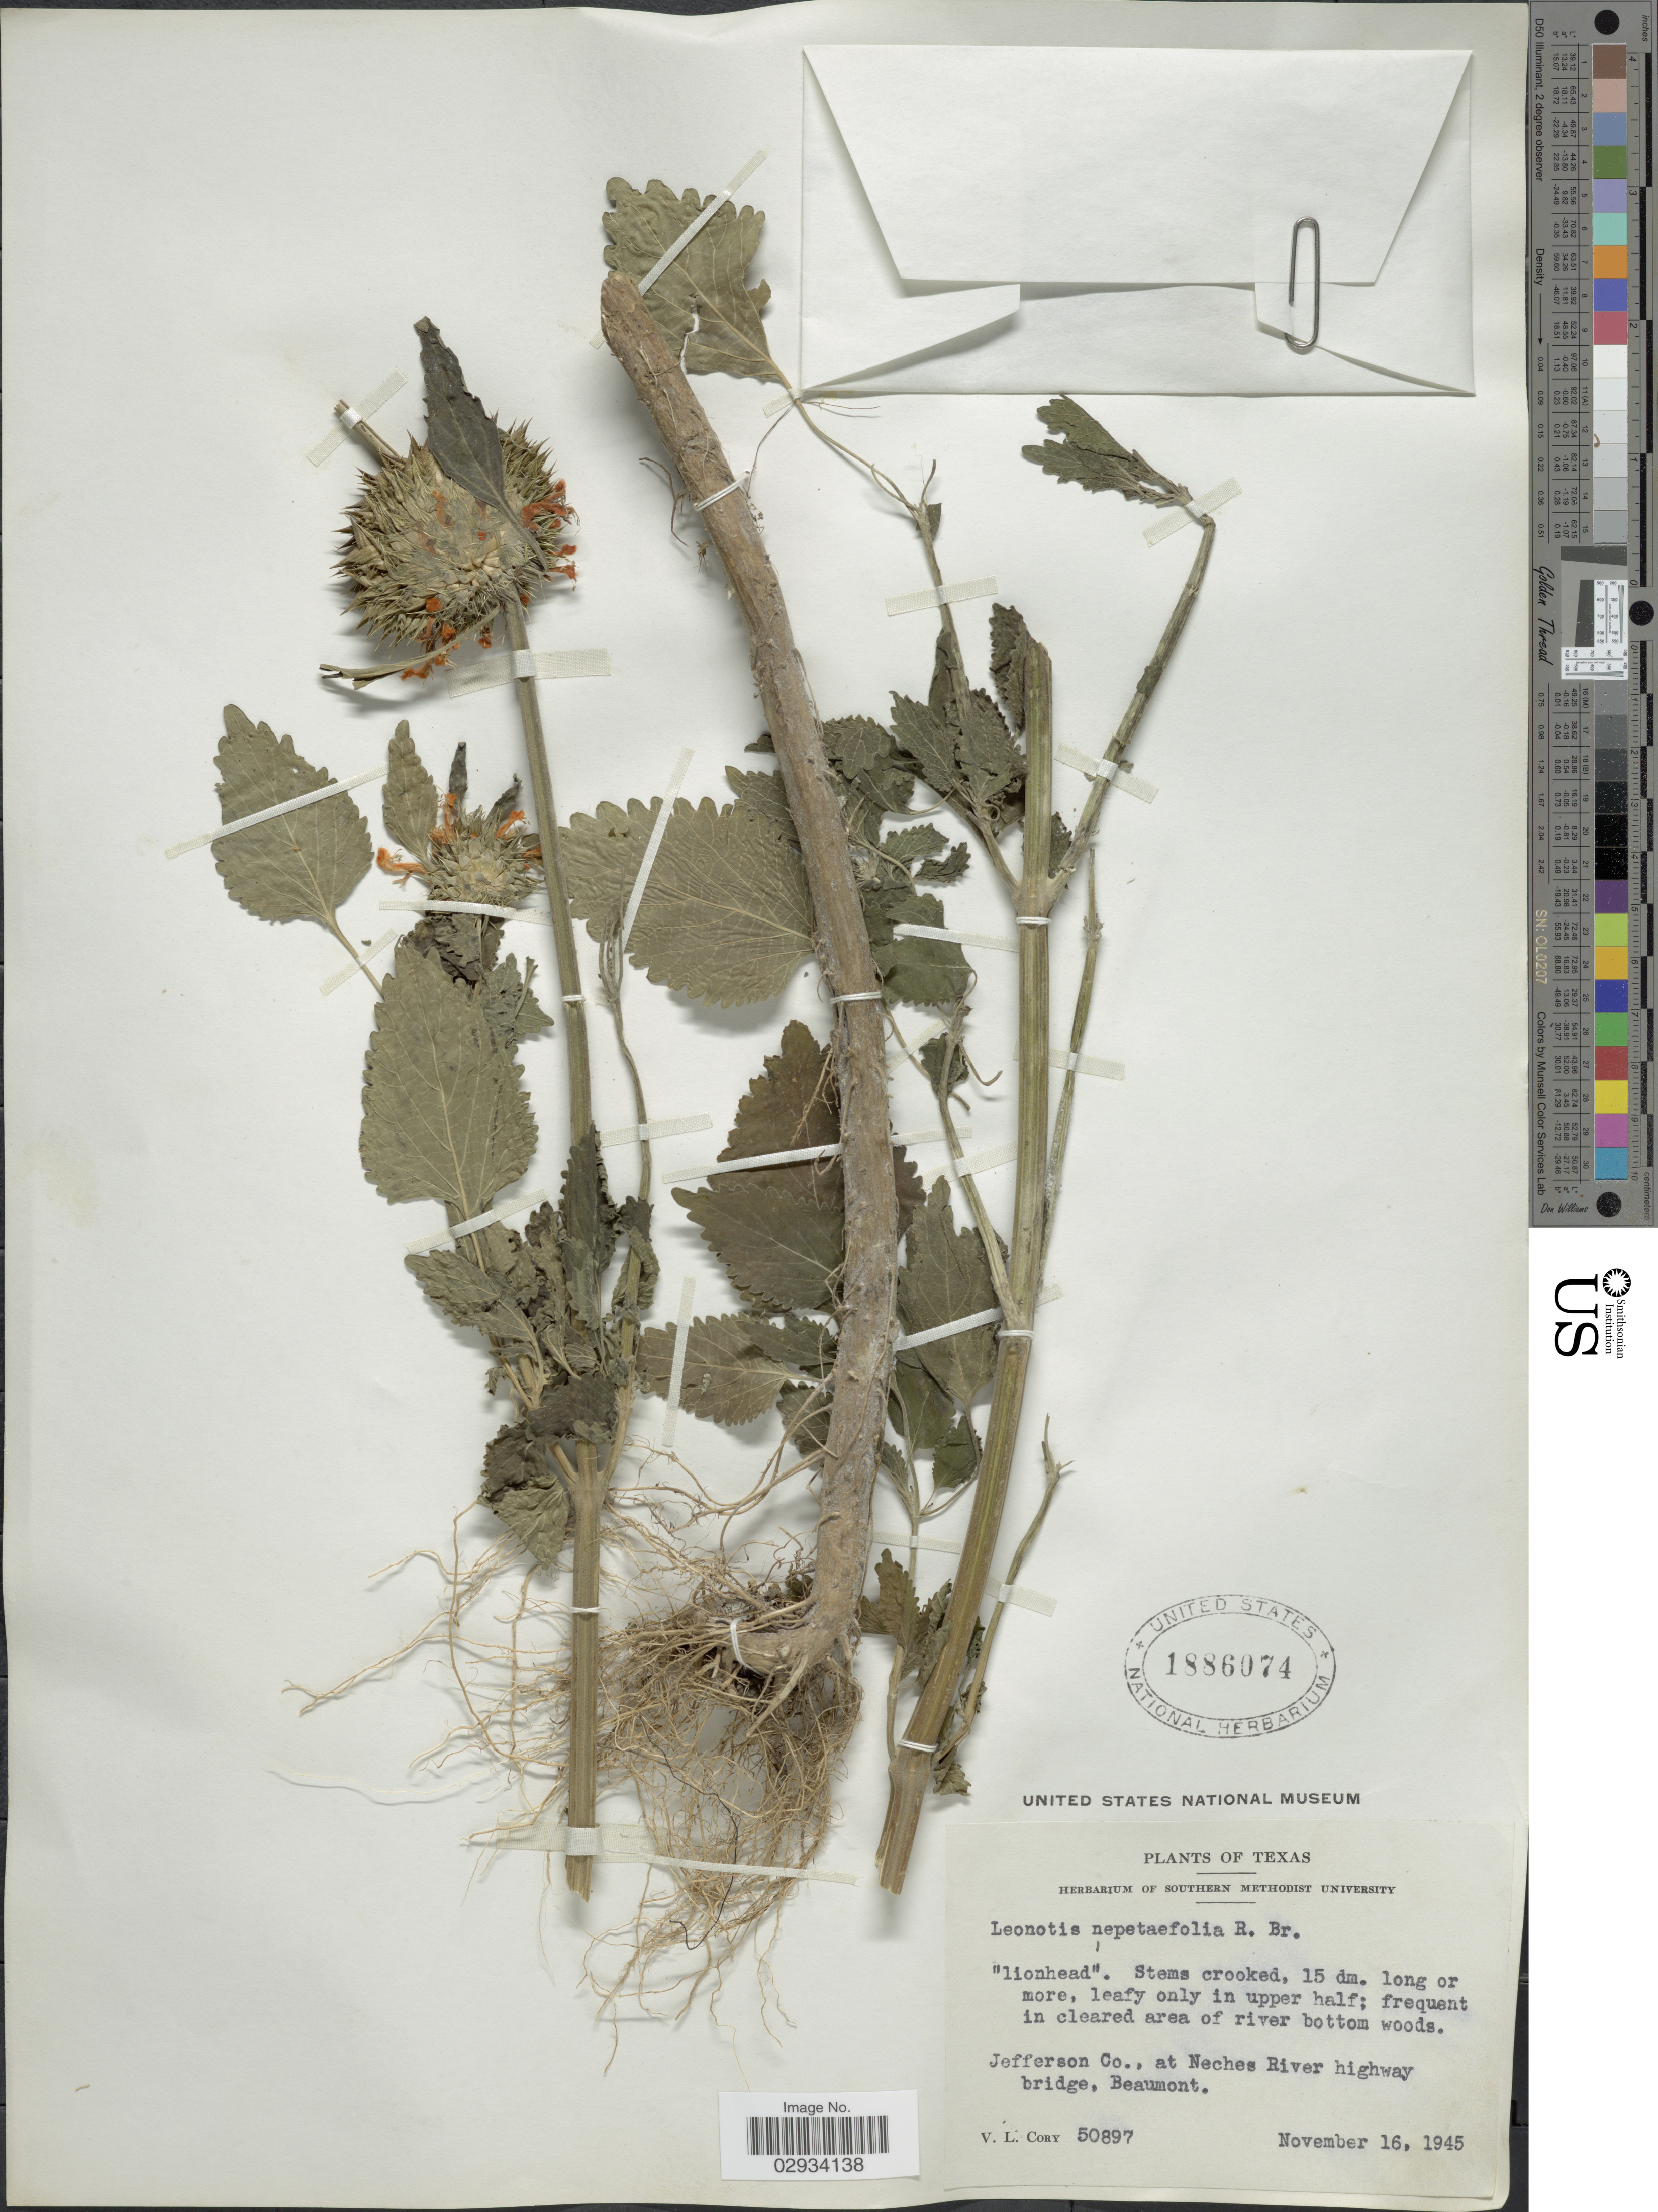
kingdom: Plantae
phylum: Tracheophyta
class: Magnoliopsida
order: Lamiales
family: Lamiaceae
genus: Leonotis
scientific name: Leonotis nepetifolia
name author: (L.) R. Br.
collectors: V. Cory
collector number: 50897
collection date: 1945-11-16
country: United States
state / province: Texas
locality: Jefferson Co., at Neches River highway bridge, Beaumont.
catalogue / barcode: US 1886074